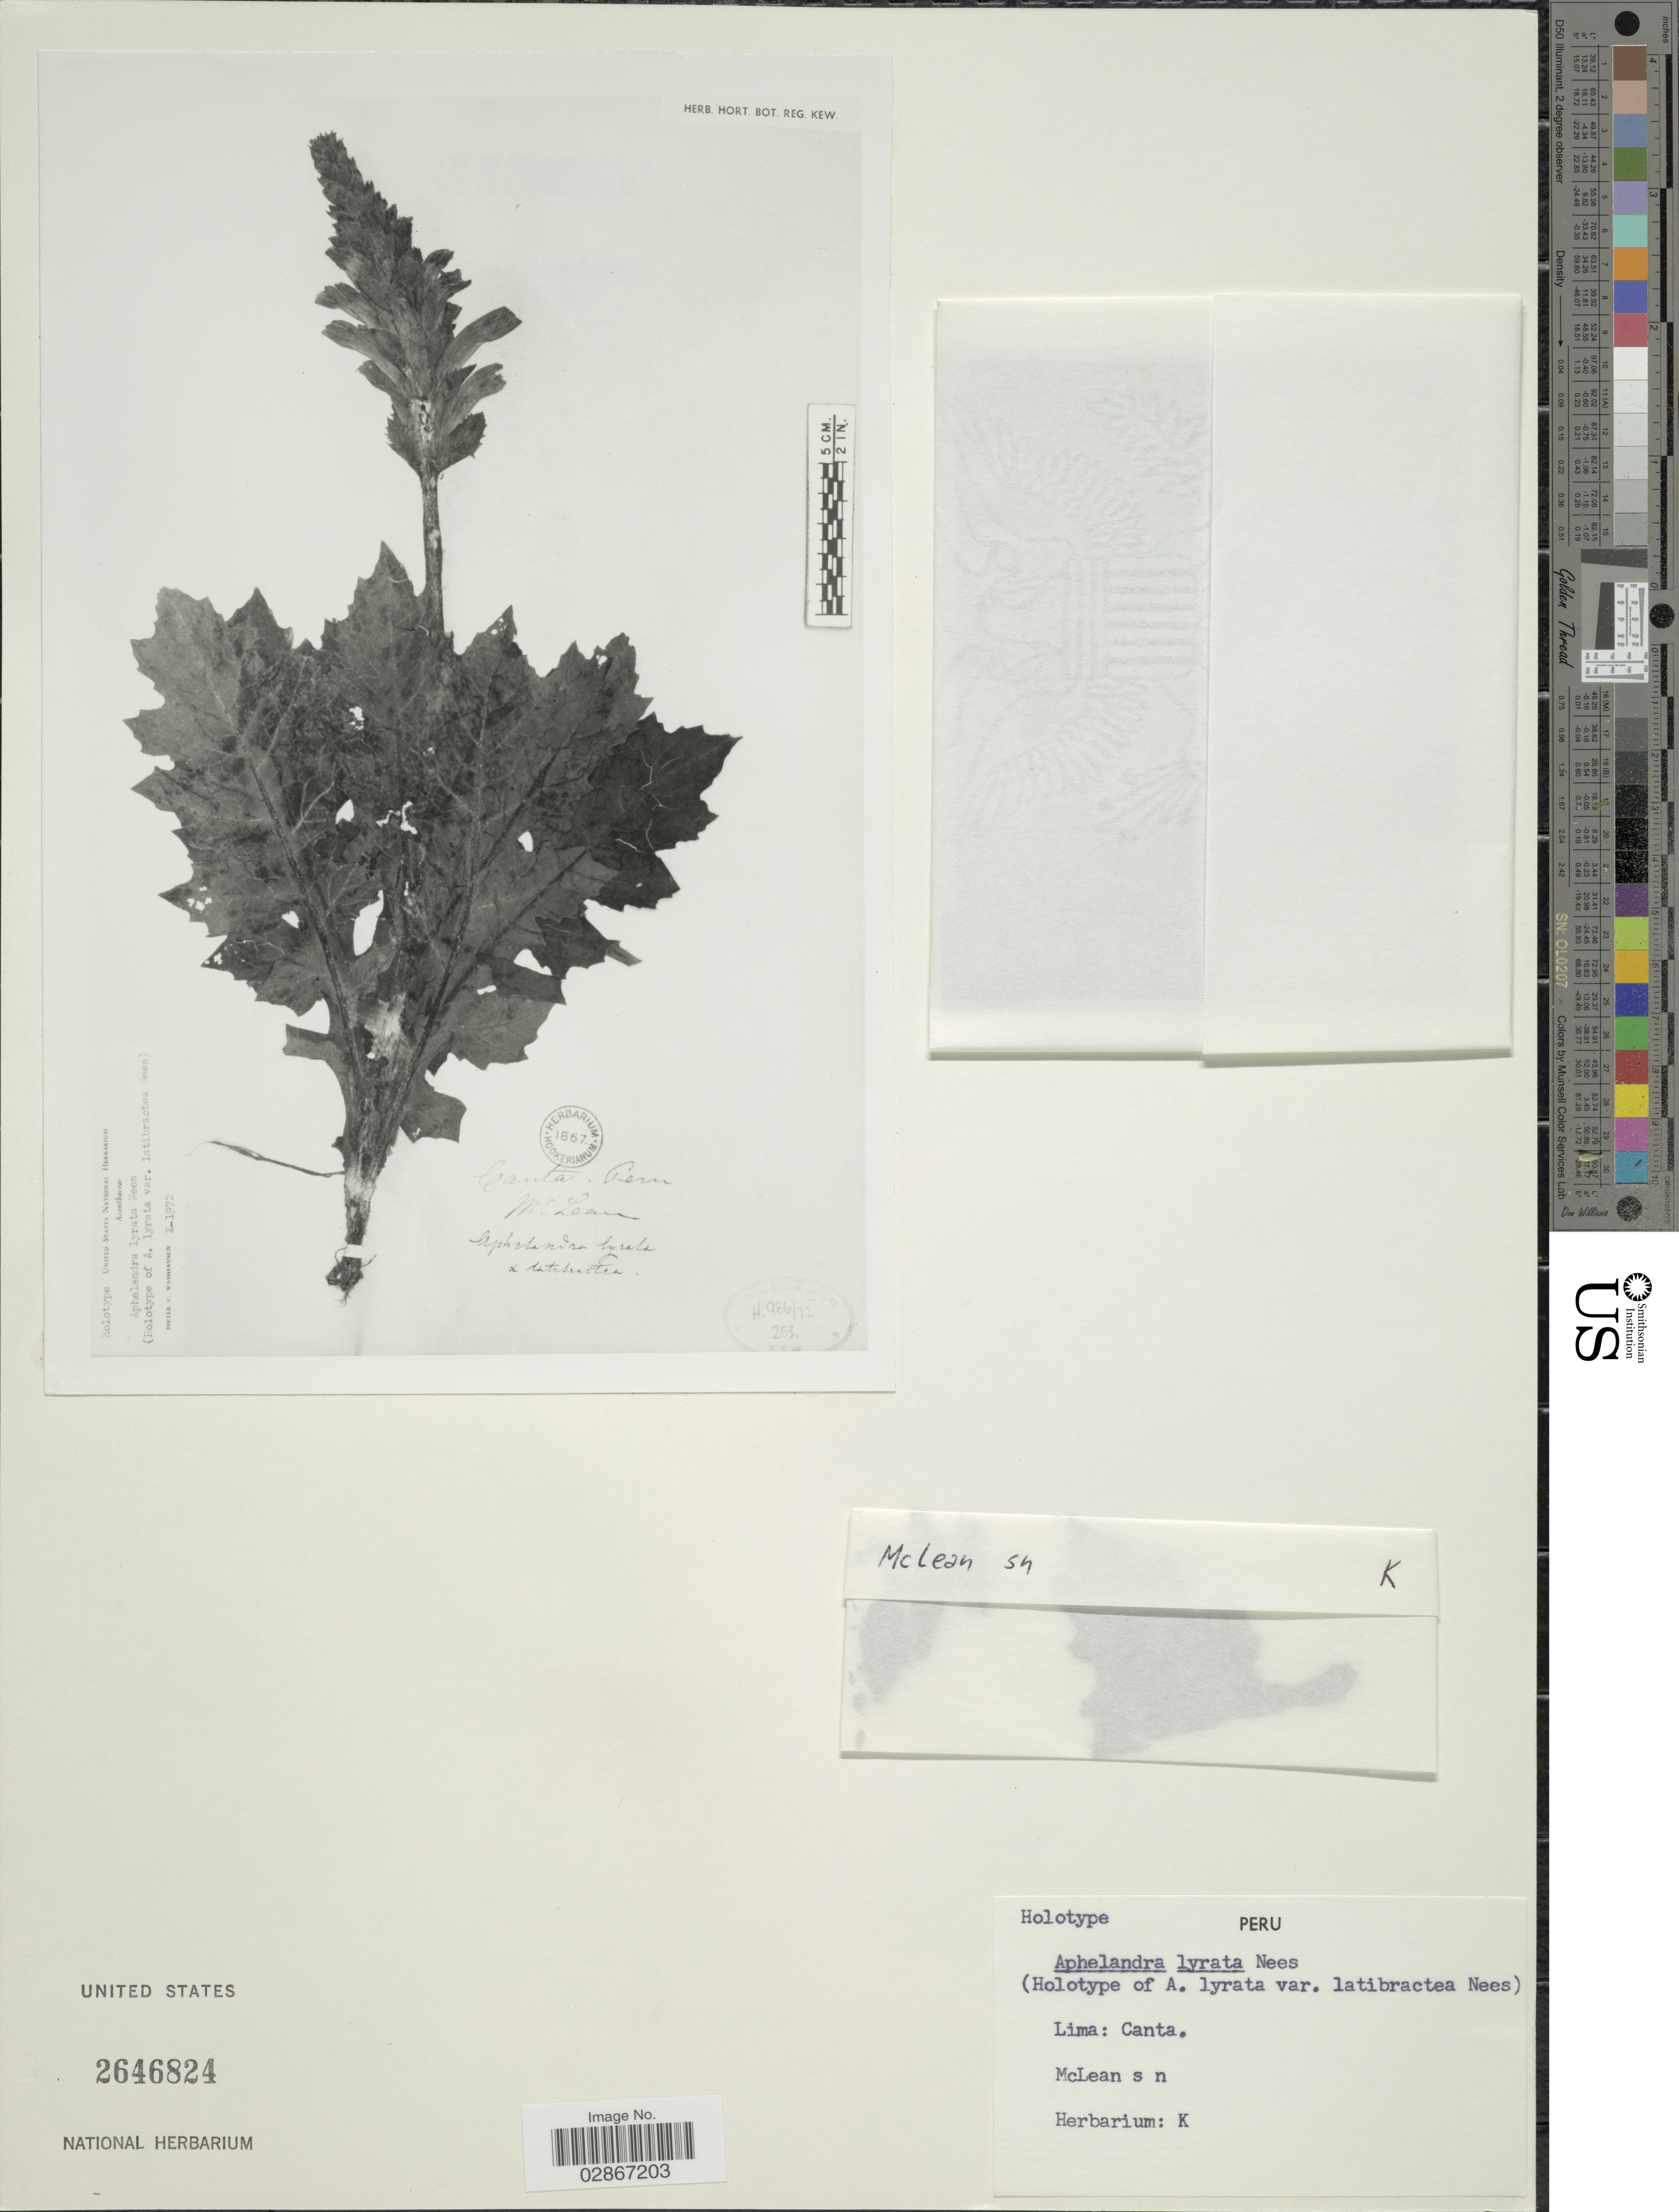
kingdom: Plantae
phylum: Tracheophyta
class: Magnoliopsida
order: Lamiales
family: Acanthaceae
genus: Aphelandra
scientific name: Aphelandra lyrata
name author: Nees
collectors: -. McLean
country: Peru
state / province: Lima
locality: Canta.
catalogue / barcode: US 2646824